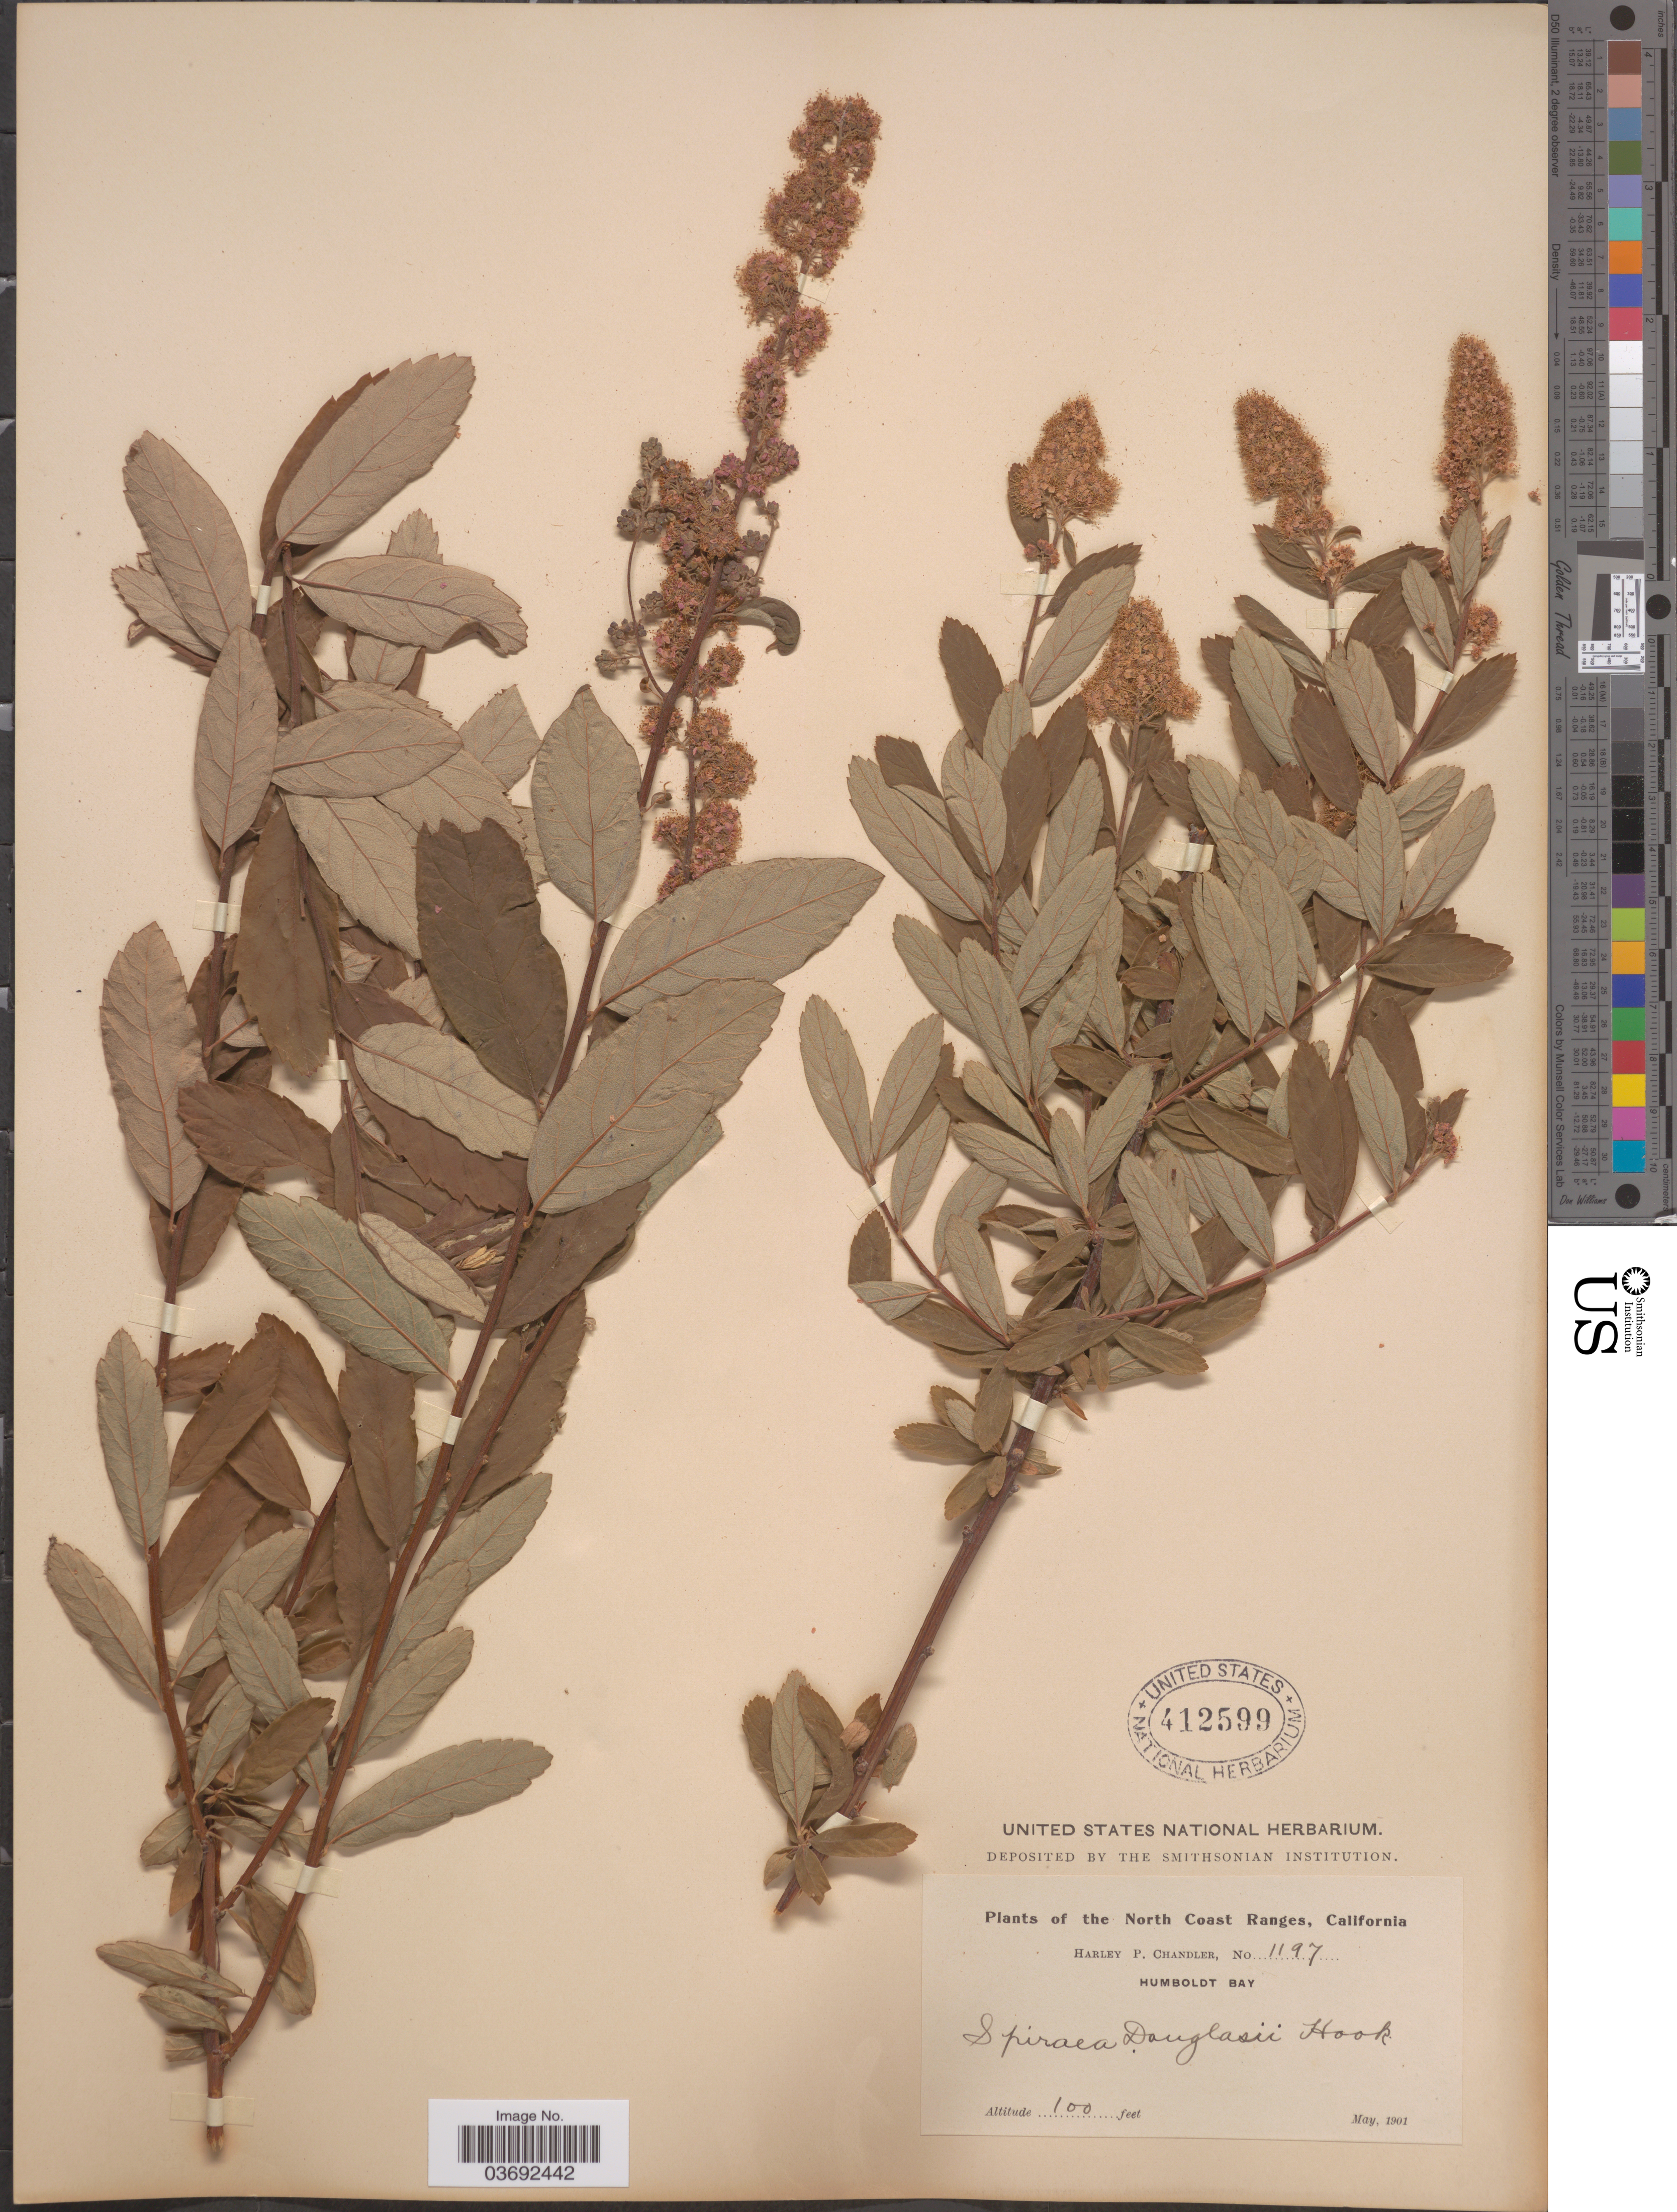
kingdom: Plantae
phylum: Tracheophyta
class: Magnoliopsida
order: Rosales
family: Rosaceae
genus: Spiraea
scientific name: Spiraea douglasii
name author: Hook.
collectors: H. Chandler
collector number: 1197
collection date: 1901-05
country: United States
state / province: California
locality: The North Coast Ranges. Humboldt Bay.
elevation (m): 30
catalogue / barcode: US 412599